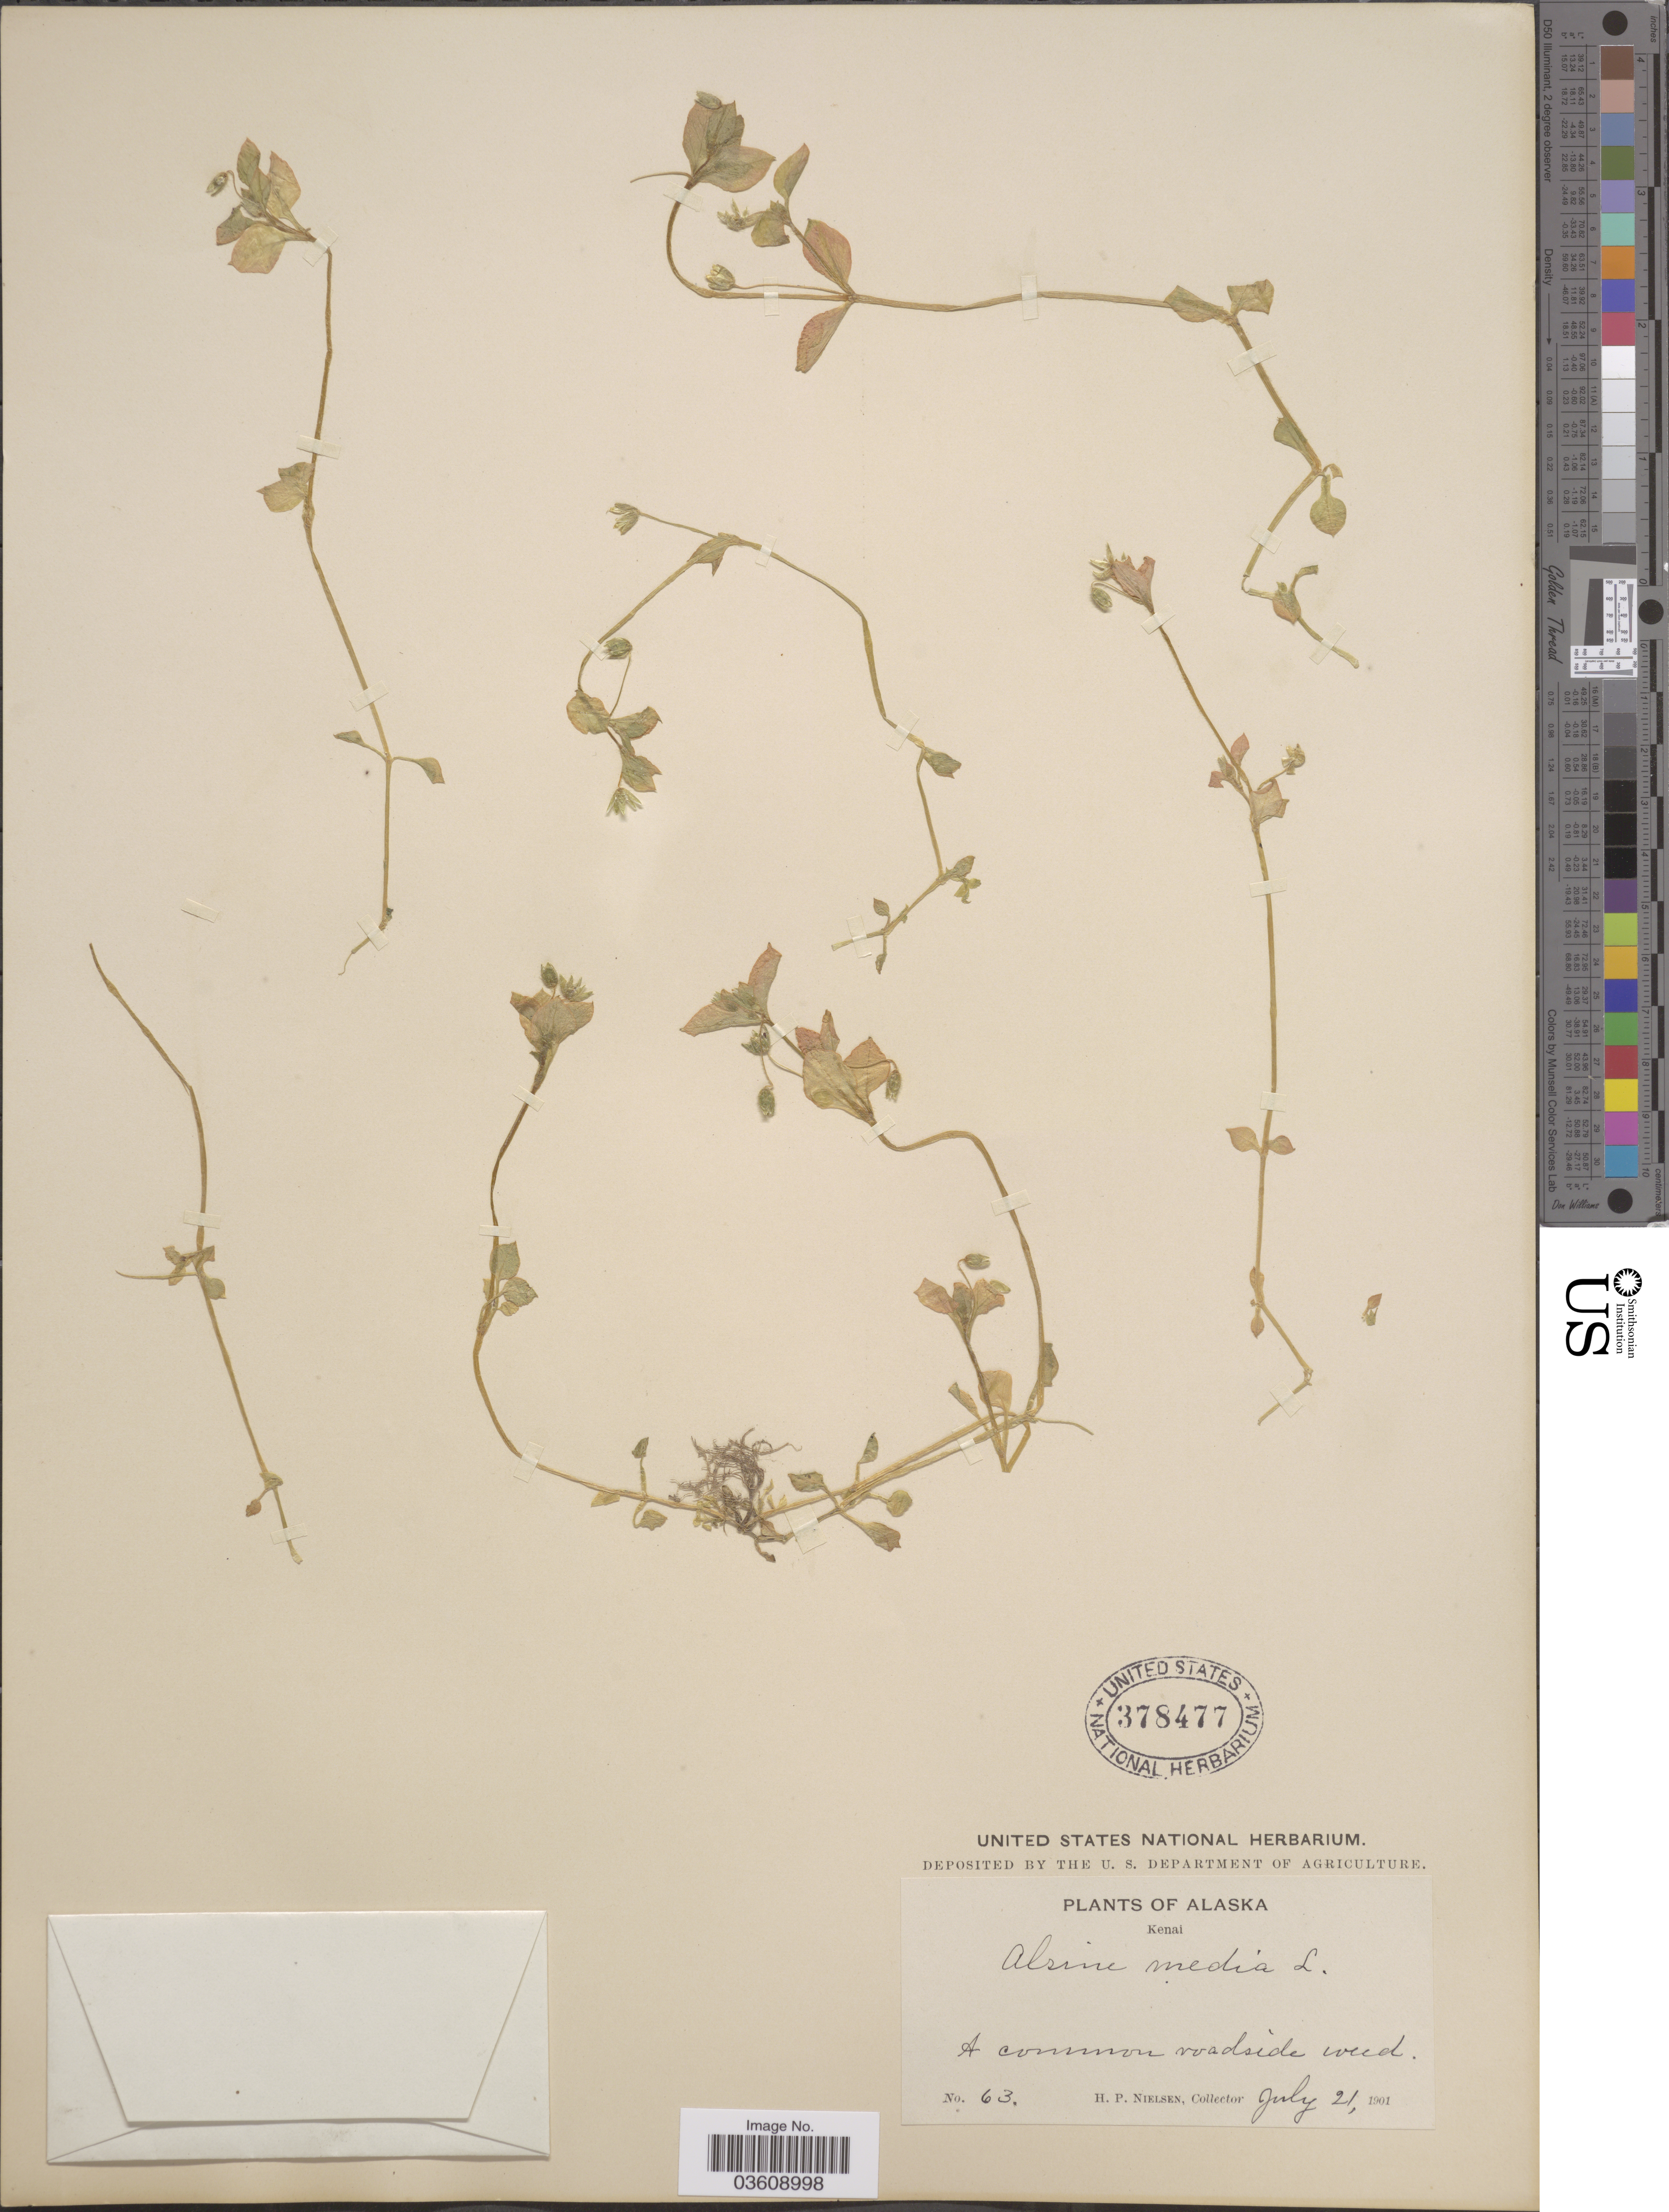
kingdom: Plantae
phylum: Tracheophyta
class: Magnoliopsida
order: Caryophyllales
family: Caryophyllaceae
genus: Stellaria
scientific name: Stellaria media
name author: (L.) Vill.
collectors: H. P. Nielsen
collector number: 63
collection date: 1901-07-21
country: United States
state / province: Alaska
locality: Kenai.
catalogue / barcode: US 378477